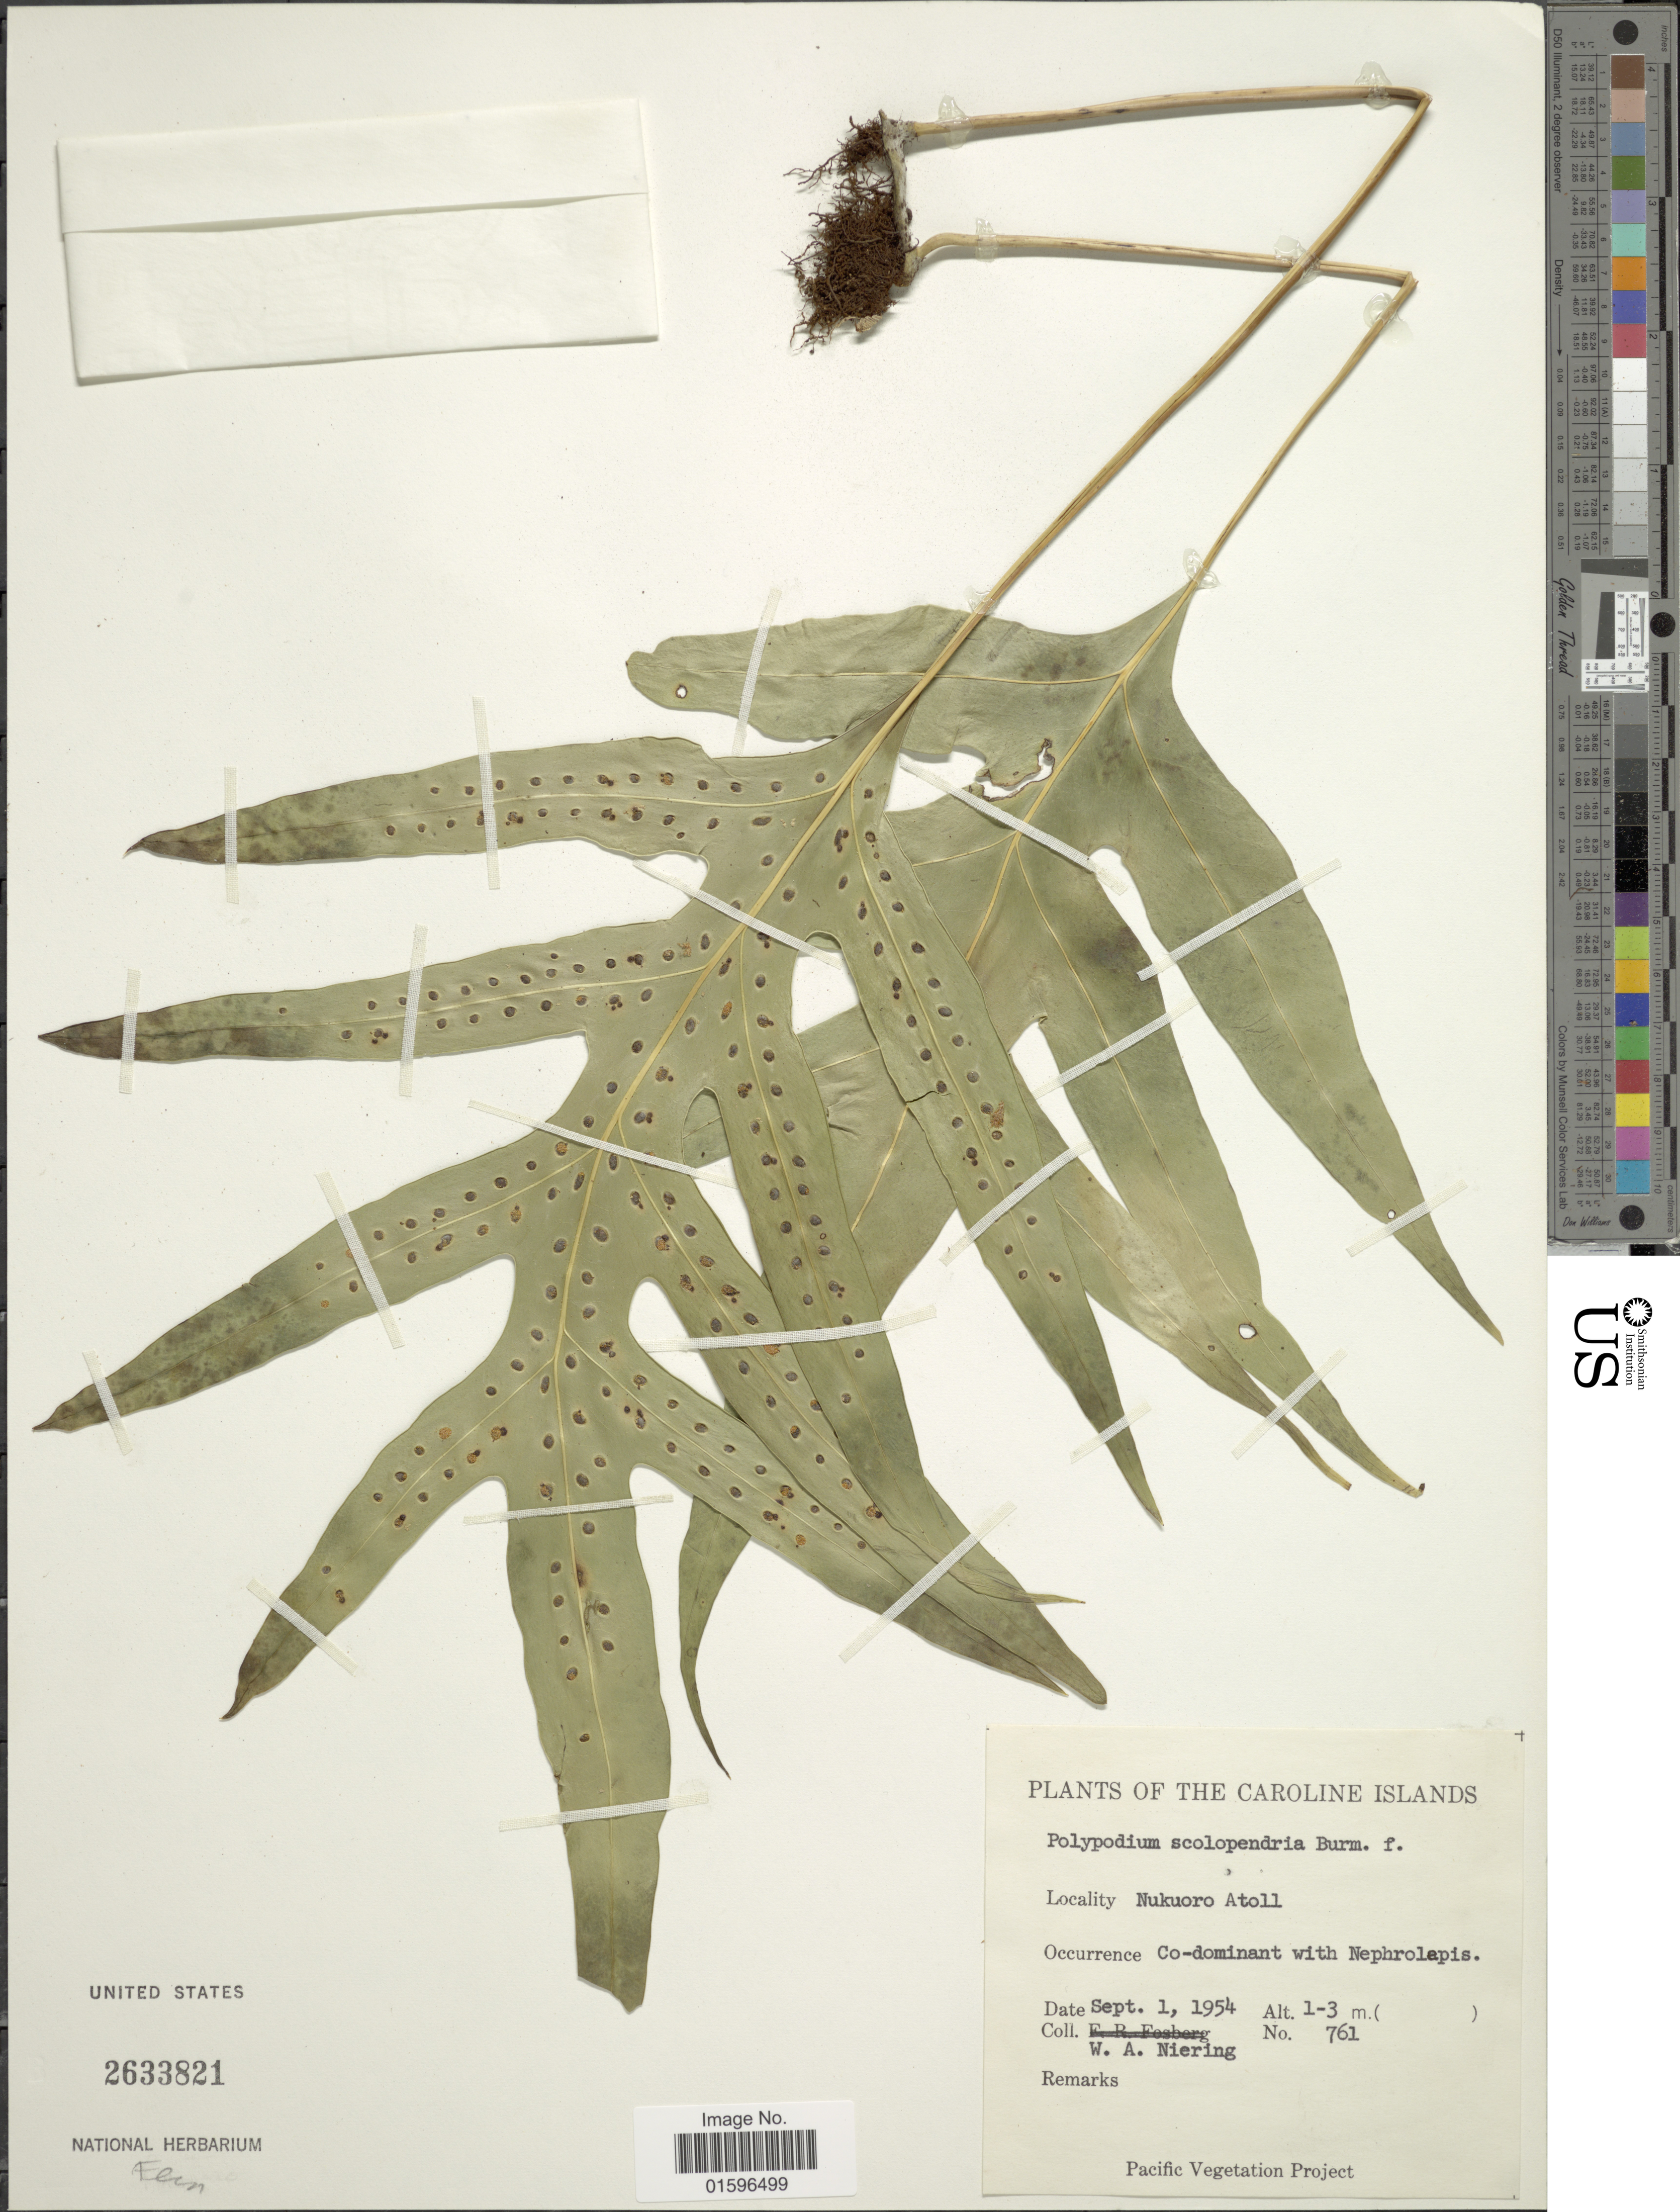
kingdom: Plantae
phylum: Tracheophyta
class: Polypodiopsida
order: Polypodiales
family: Polypodiaceae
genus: Polypodium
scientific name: Polypodium scolopendria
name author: Burm. f.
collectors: W. Niering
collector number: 761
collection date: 1954-09-01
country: Micronesia, Federated States of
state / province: Pohnpei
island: Nukuoro Atoll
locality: Carolines Islands, Nukuoro Atoll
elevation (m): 1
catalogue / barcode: US 2633821